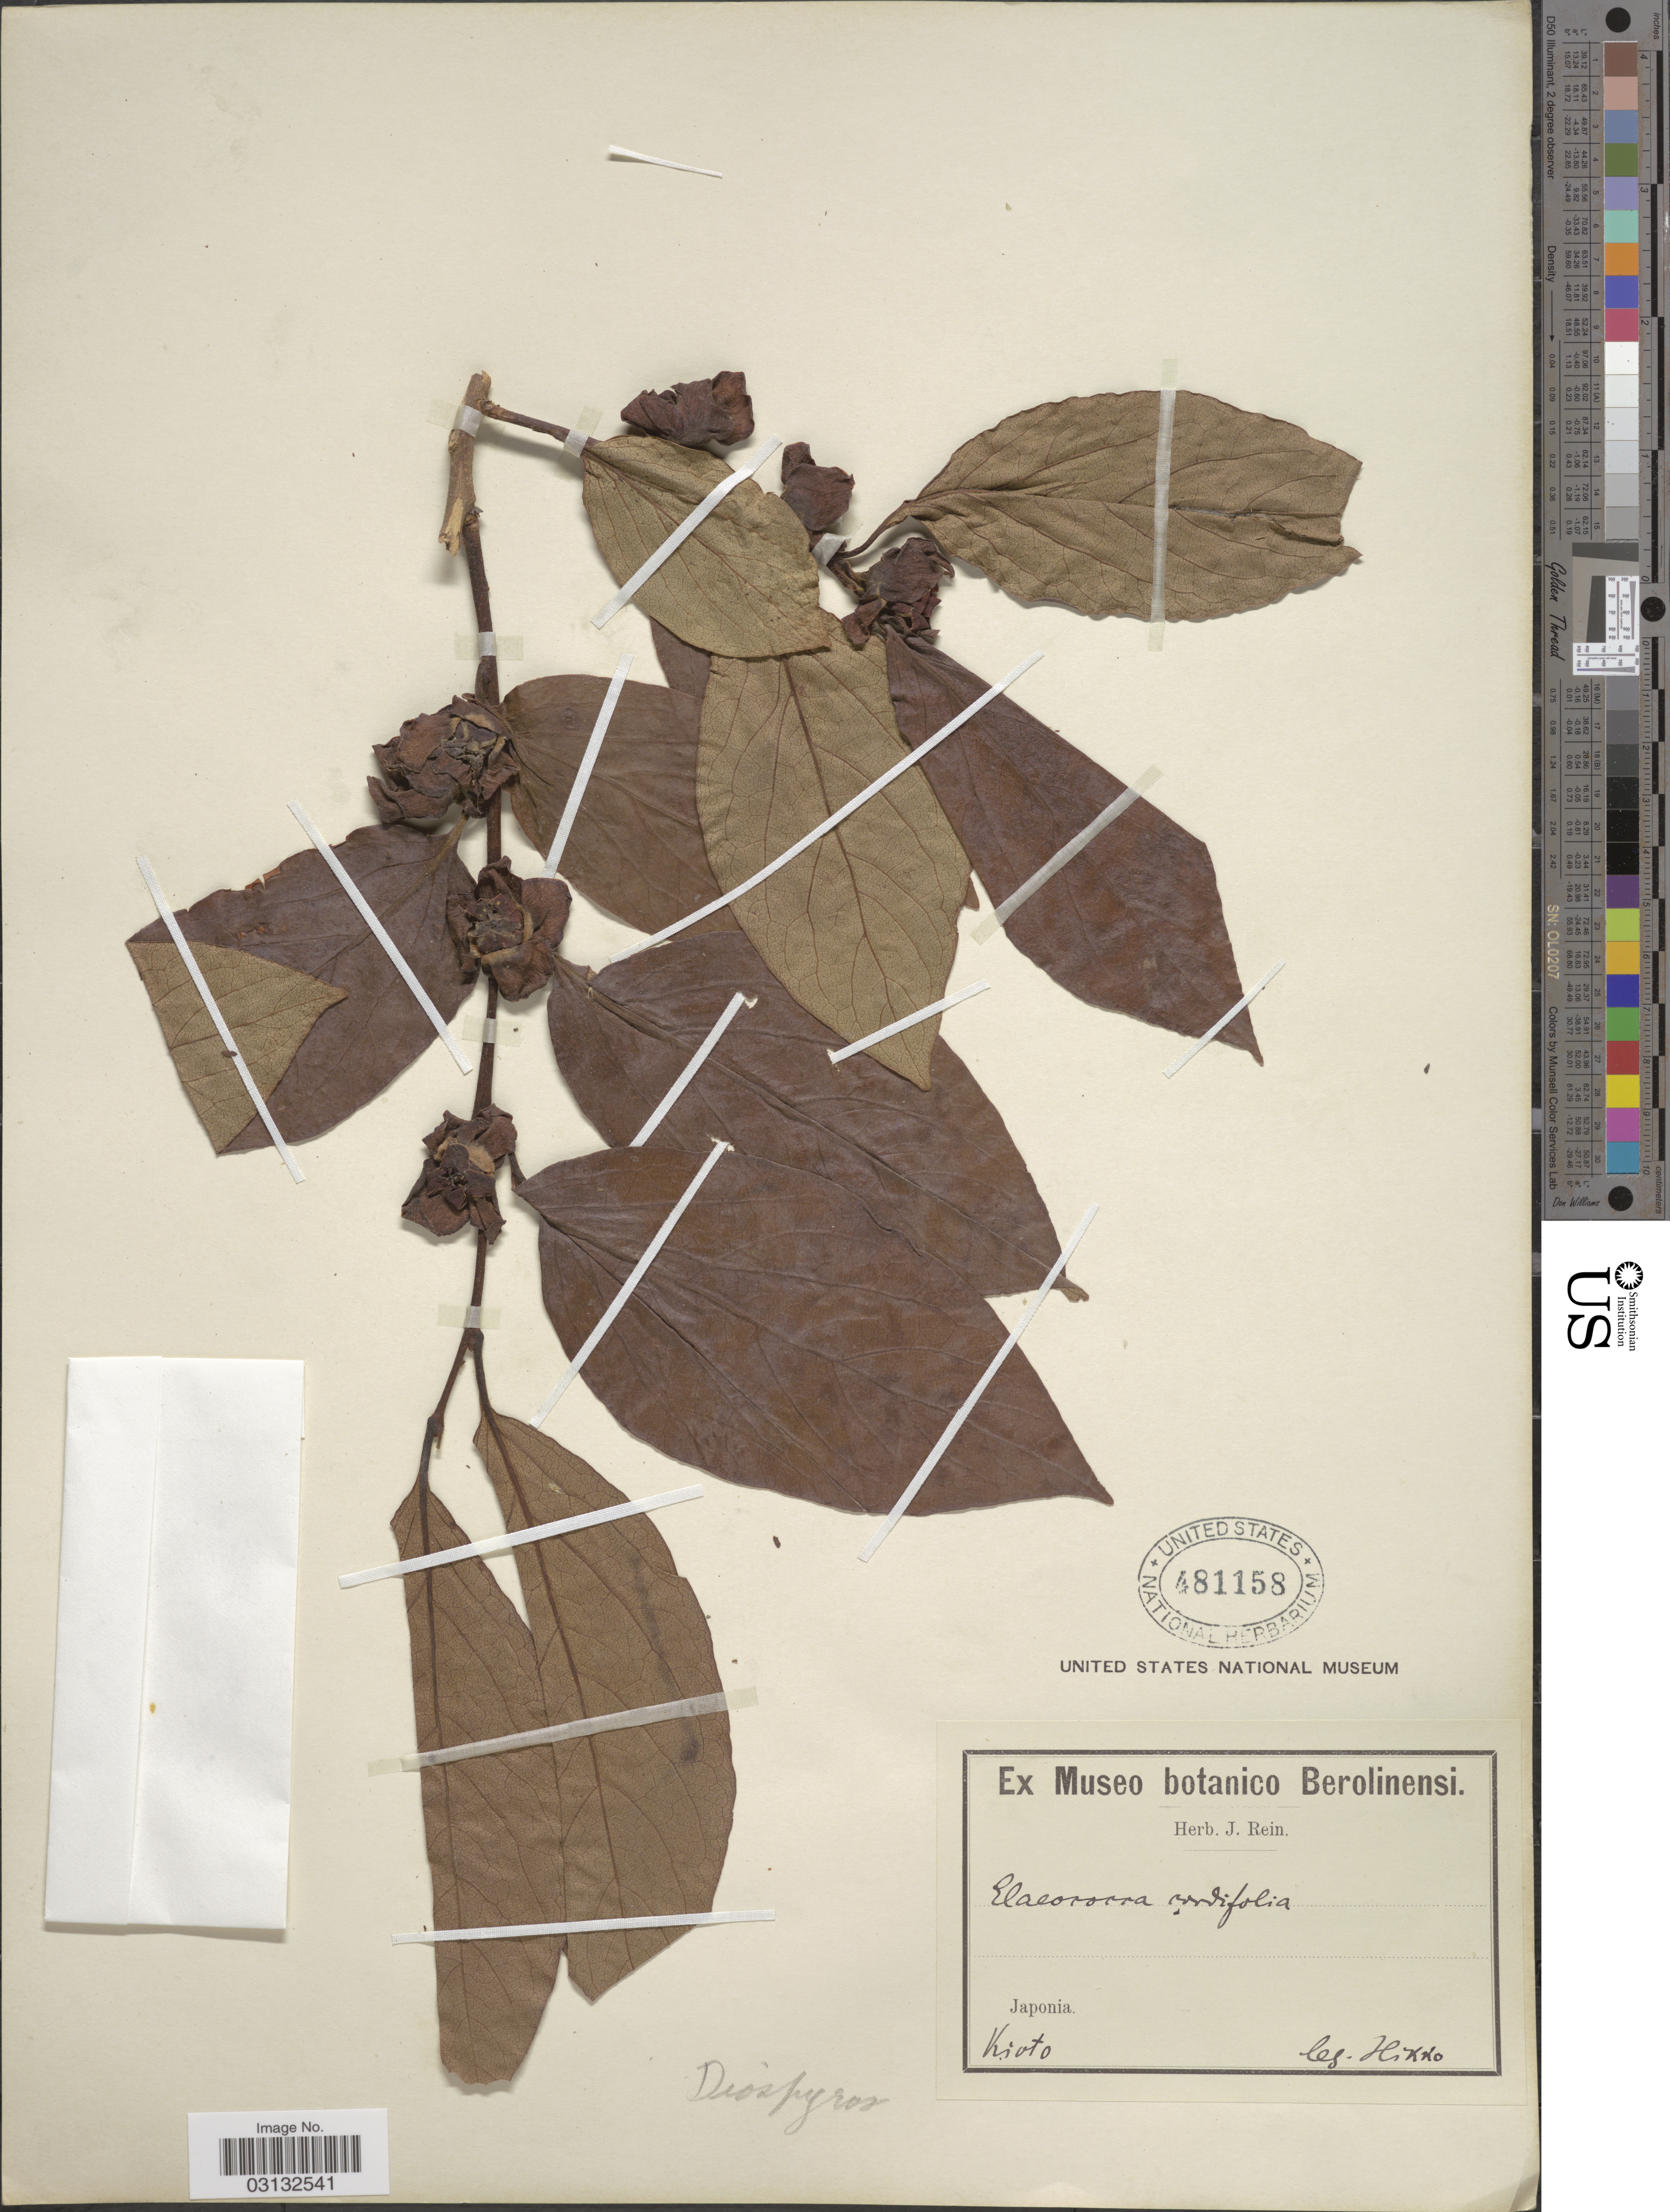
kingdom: Plantae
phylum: Tracheophyta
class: Magnoliopsida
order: Ericales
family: Ebenaceae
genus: Diospyros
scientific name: Diospyros sp.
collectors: -. Hikko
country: Japan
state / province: Kyoto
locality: Kioto.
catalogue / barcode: US 481158